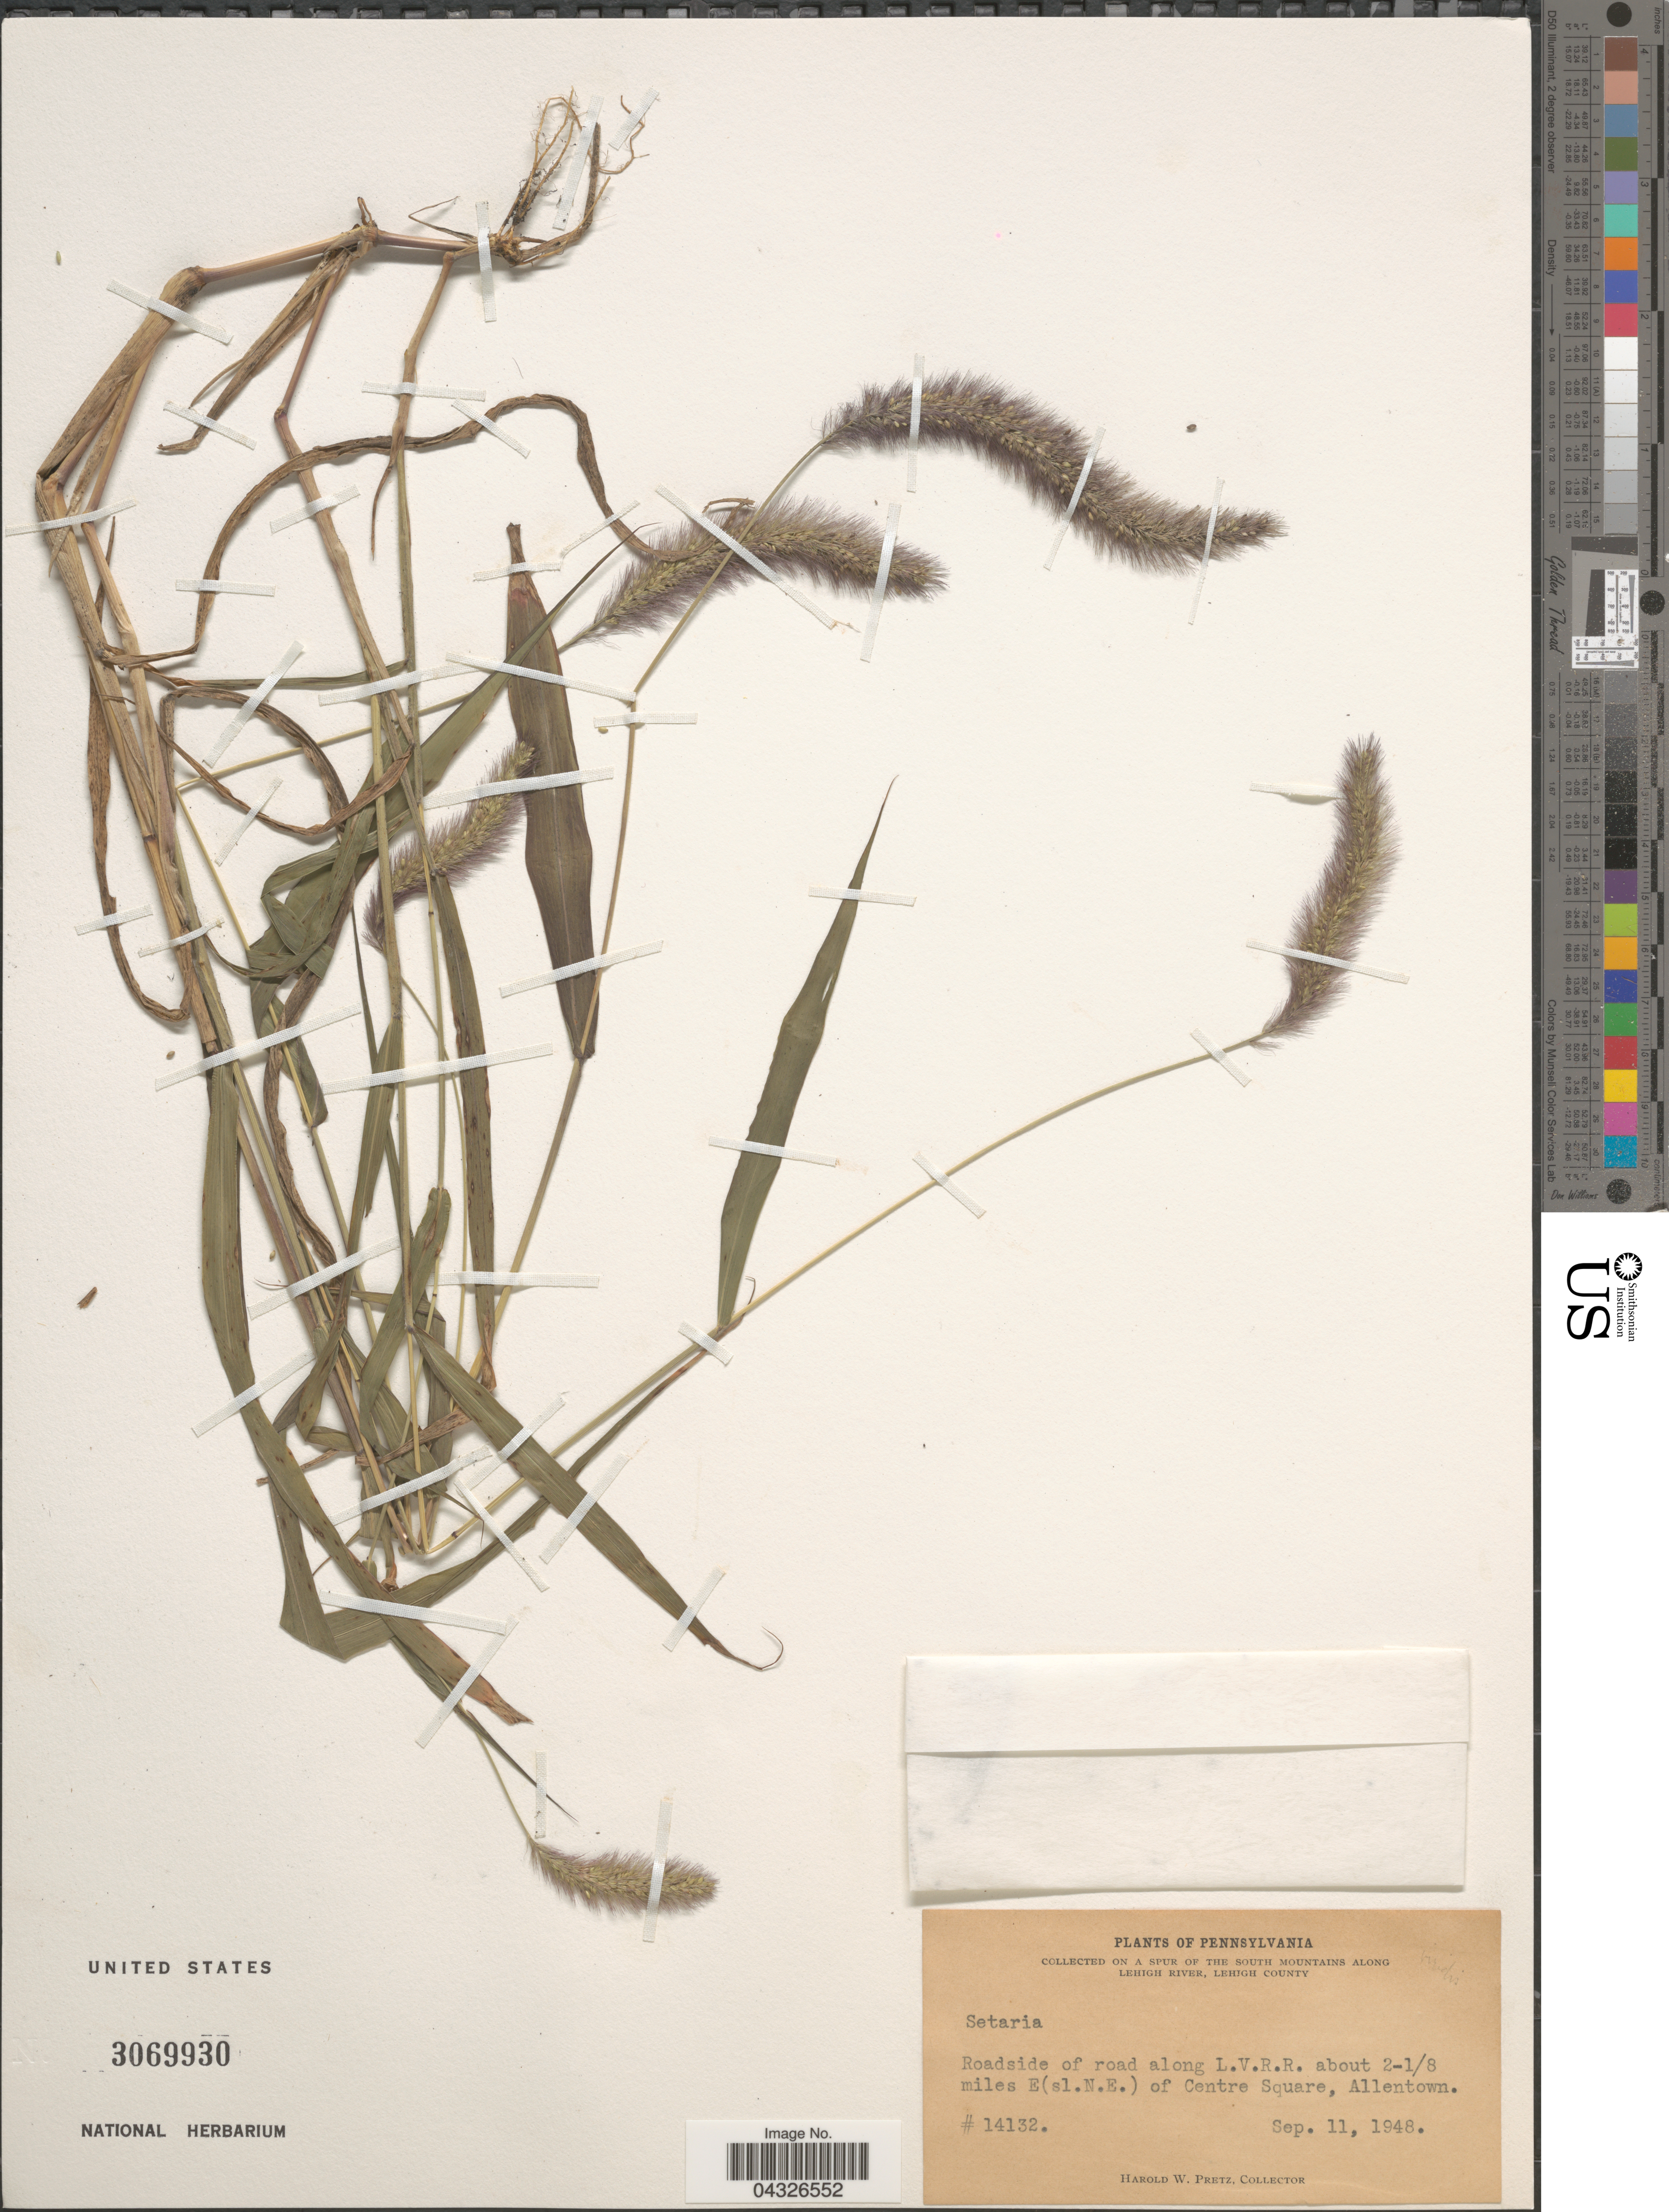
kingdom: Plantae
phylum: Tracheophyta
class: Liliopsida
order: Poales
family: Poaceae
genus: Setaria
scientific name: Setaria sp.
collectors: H. W. Pretz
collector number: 14132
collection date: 1948-09-11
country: United States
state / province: Pennsylvania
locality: On a spur of the South Mountains along Lehigh River, Lehigh County. Roadside of road along L.V.R.R. about 2-1/8 miles E(sl. N.E.) of Centre Square, Allentown.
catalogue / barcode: US 3069930